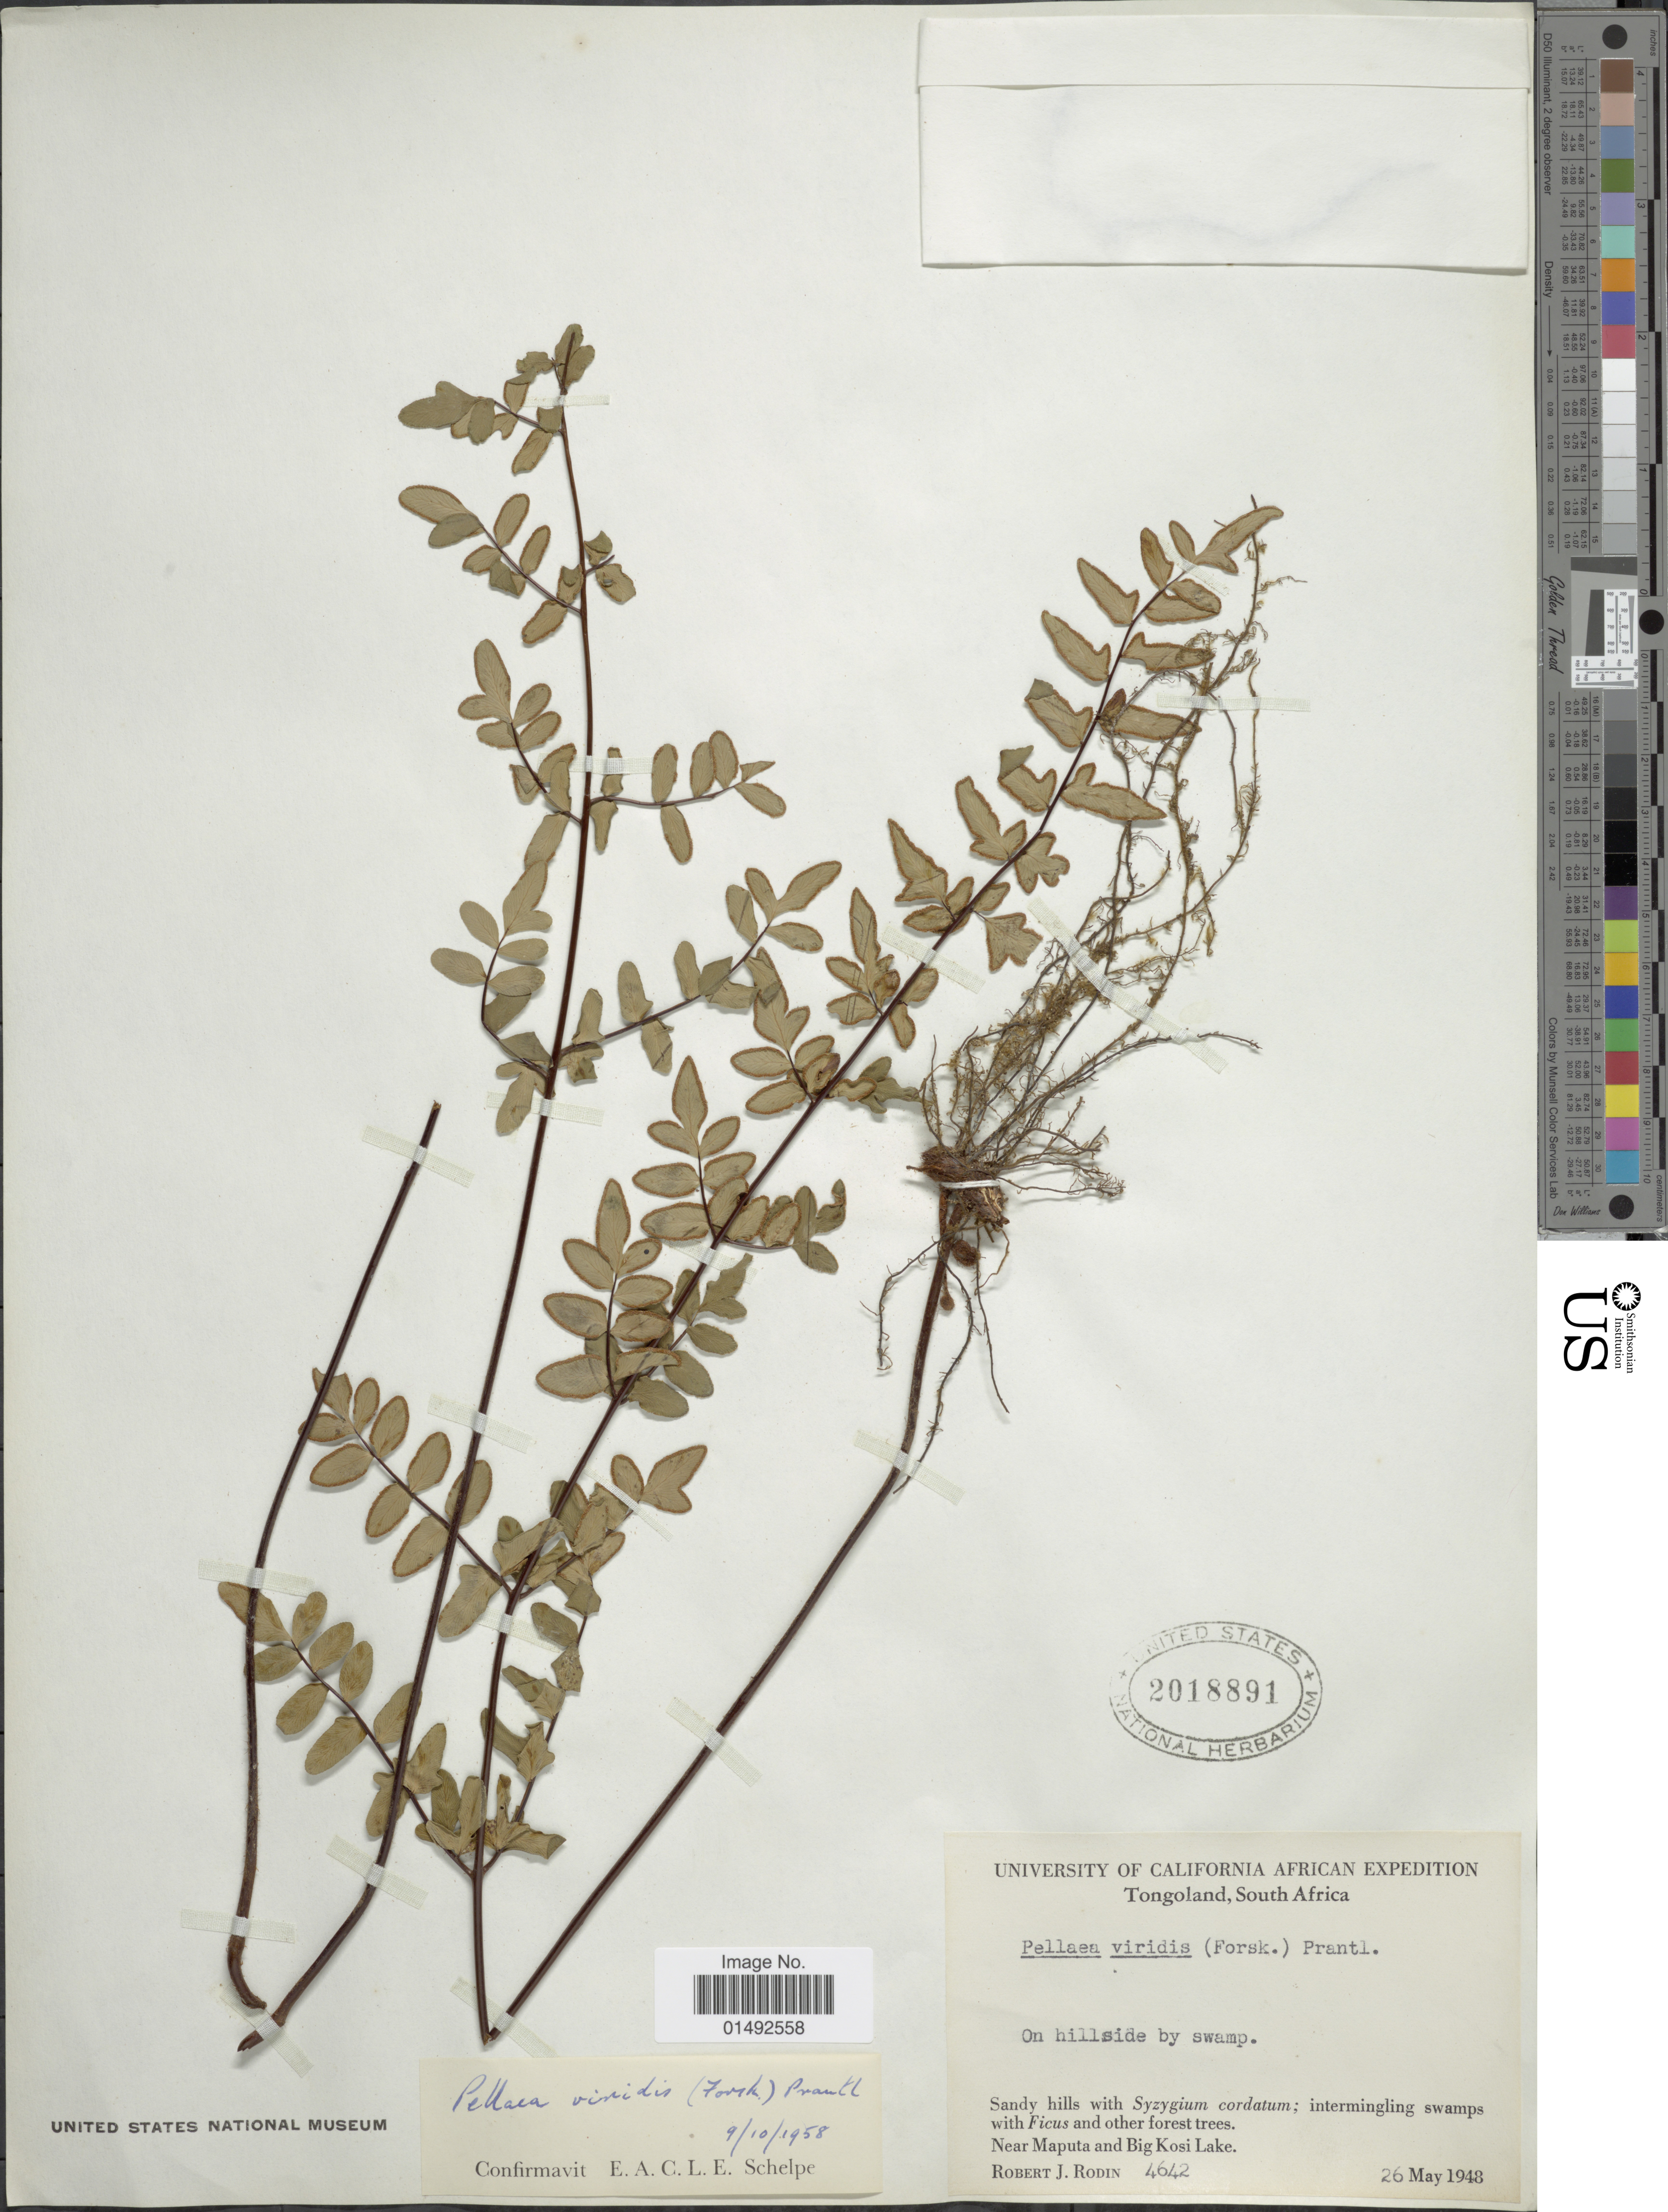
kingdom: Plantae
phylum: Tracheophyta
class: Polypodiopsida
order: Polypodiales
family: Pteridaceae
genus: Pellaea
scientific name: Pellaea viridis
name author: (Forssk.) Prantl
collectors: R. J. Rodin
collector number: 4642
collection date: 1948-05-26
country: South Africa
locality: Tongoland, Near Maputa and Big Kosi Lake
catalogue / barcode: US 2018891